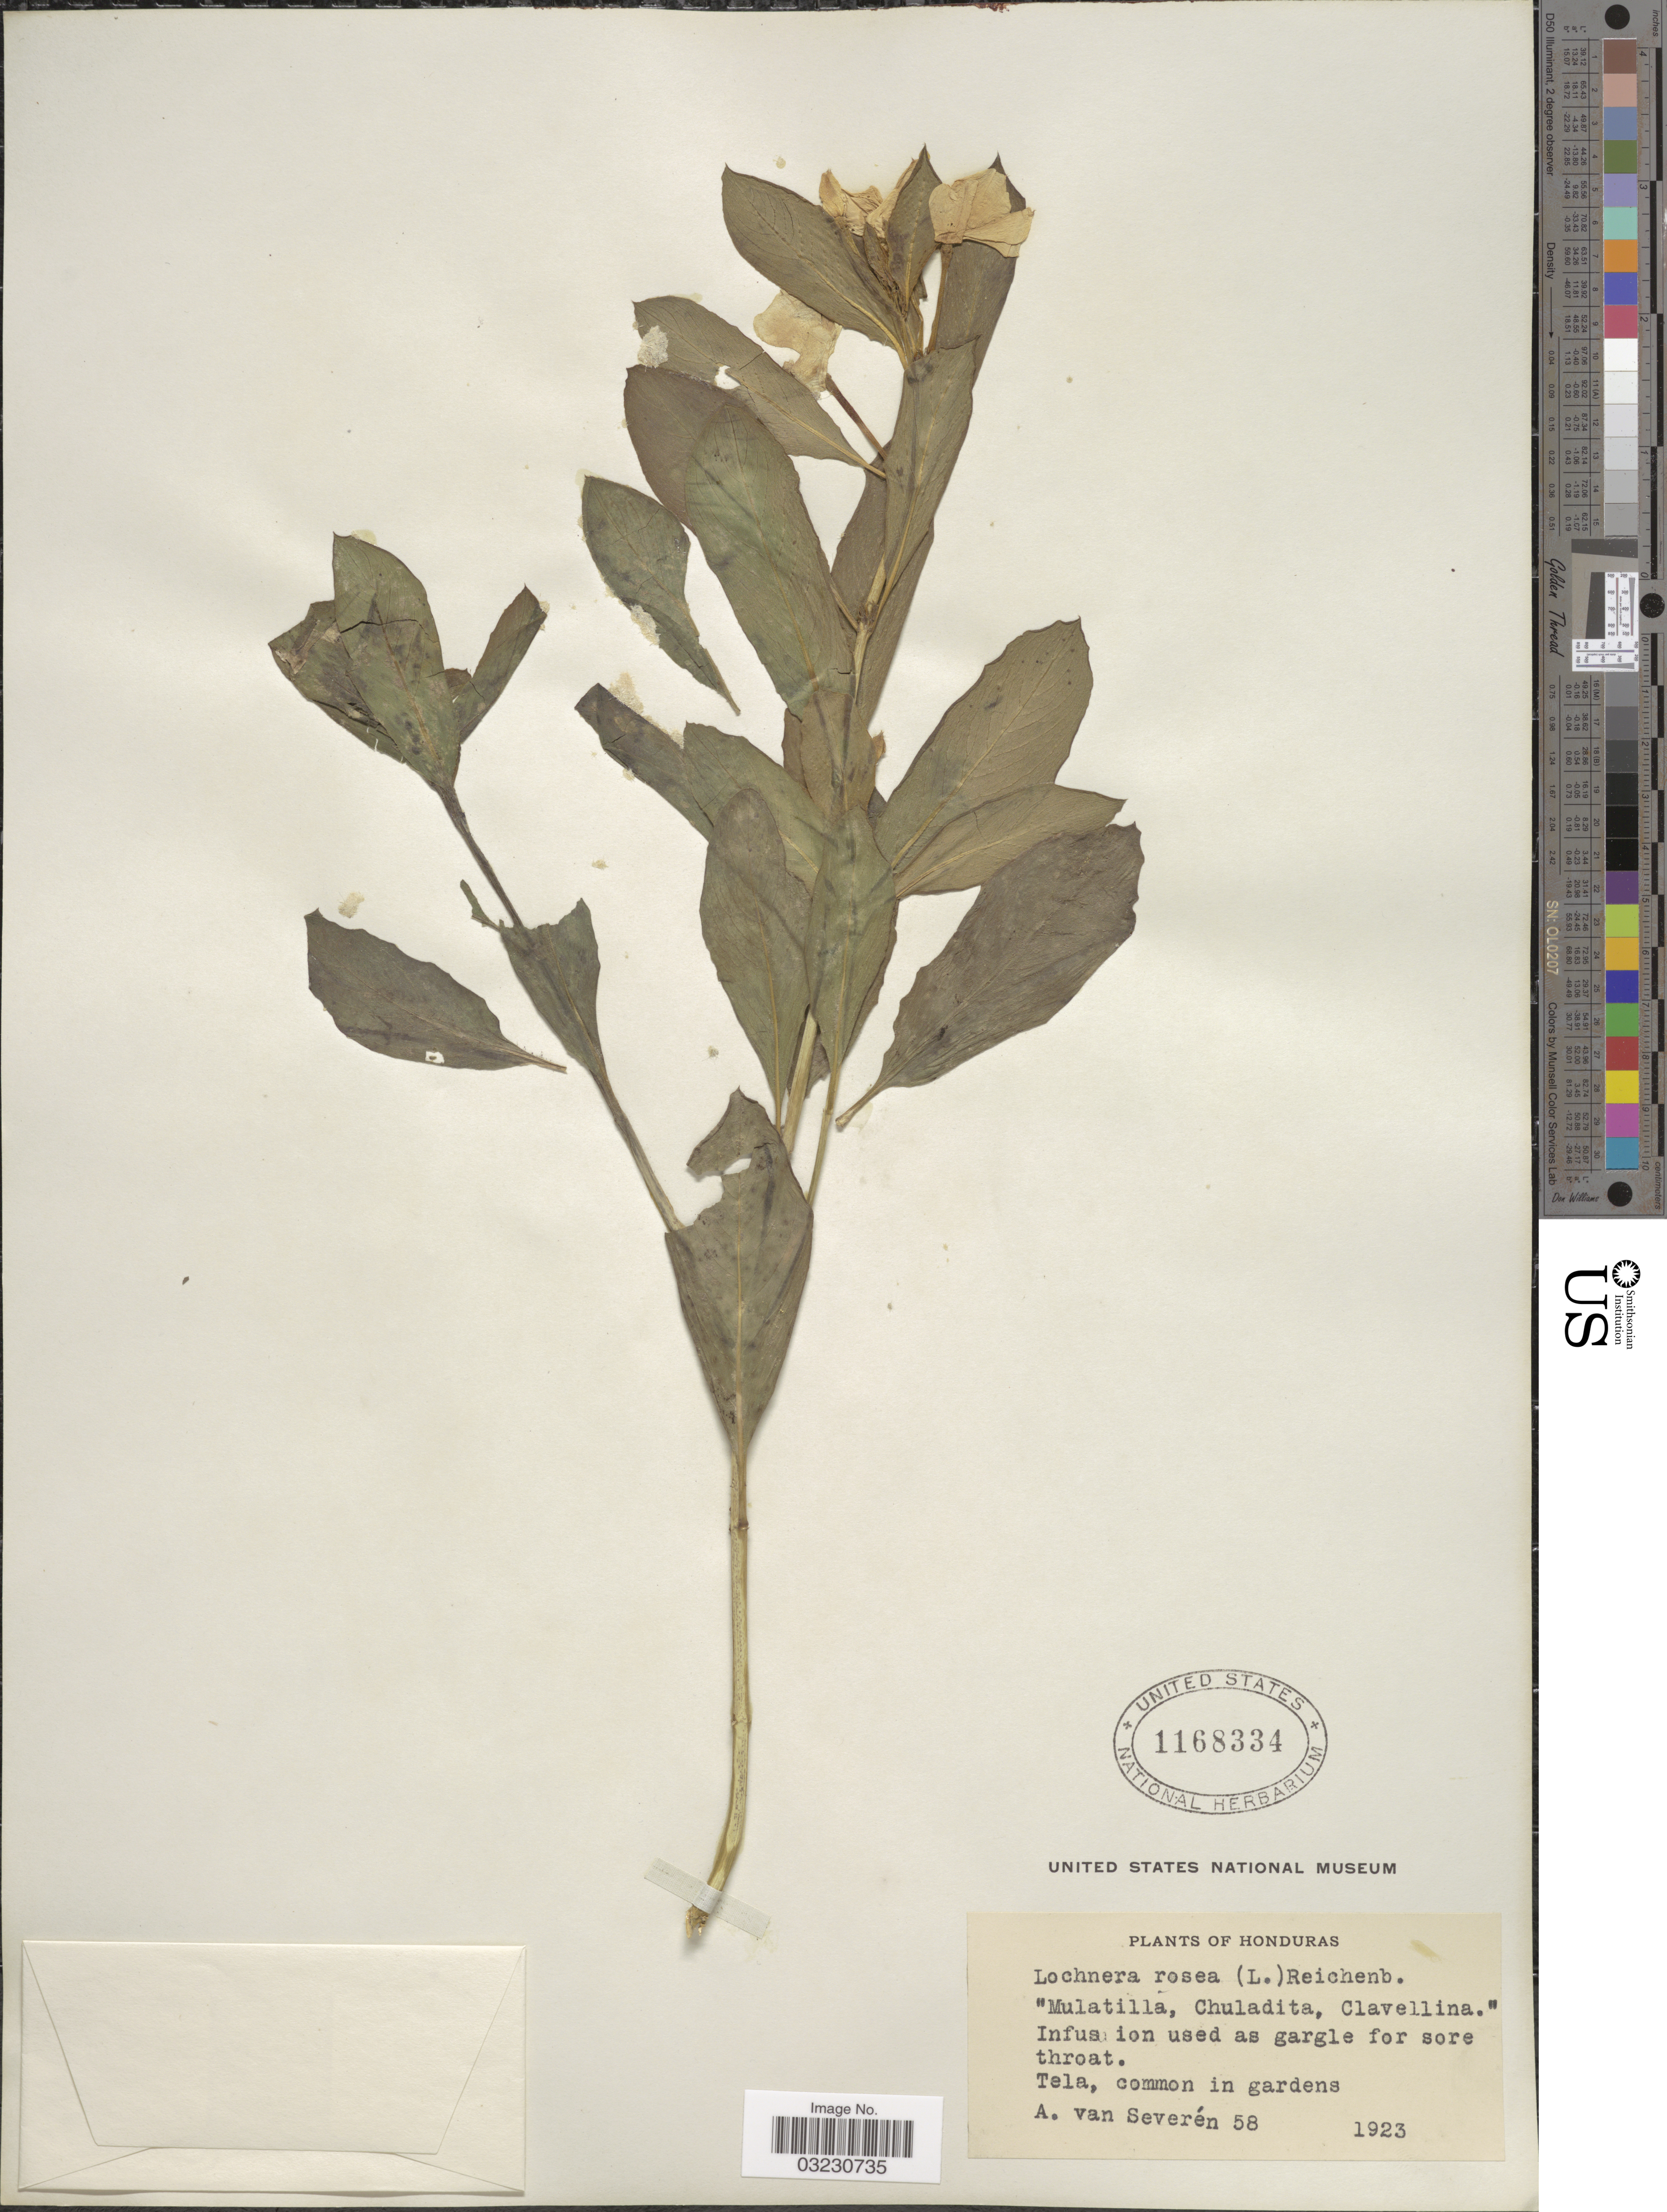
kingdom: Plantae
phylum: Tracheophyta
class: Magnoliopsida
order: Gentianales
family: Apocynaceae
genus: Catharanthus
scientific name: Catharanthus roseus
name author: (L.) G. Don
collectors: A. Van Severen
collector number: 58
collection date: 1923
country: Honduras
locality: Tela, common in gardens.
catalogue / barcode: US 1168334